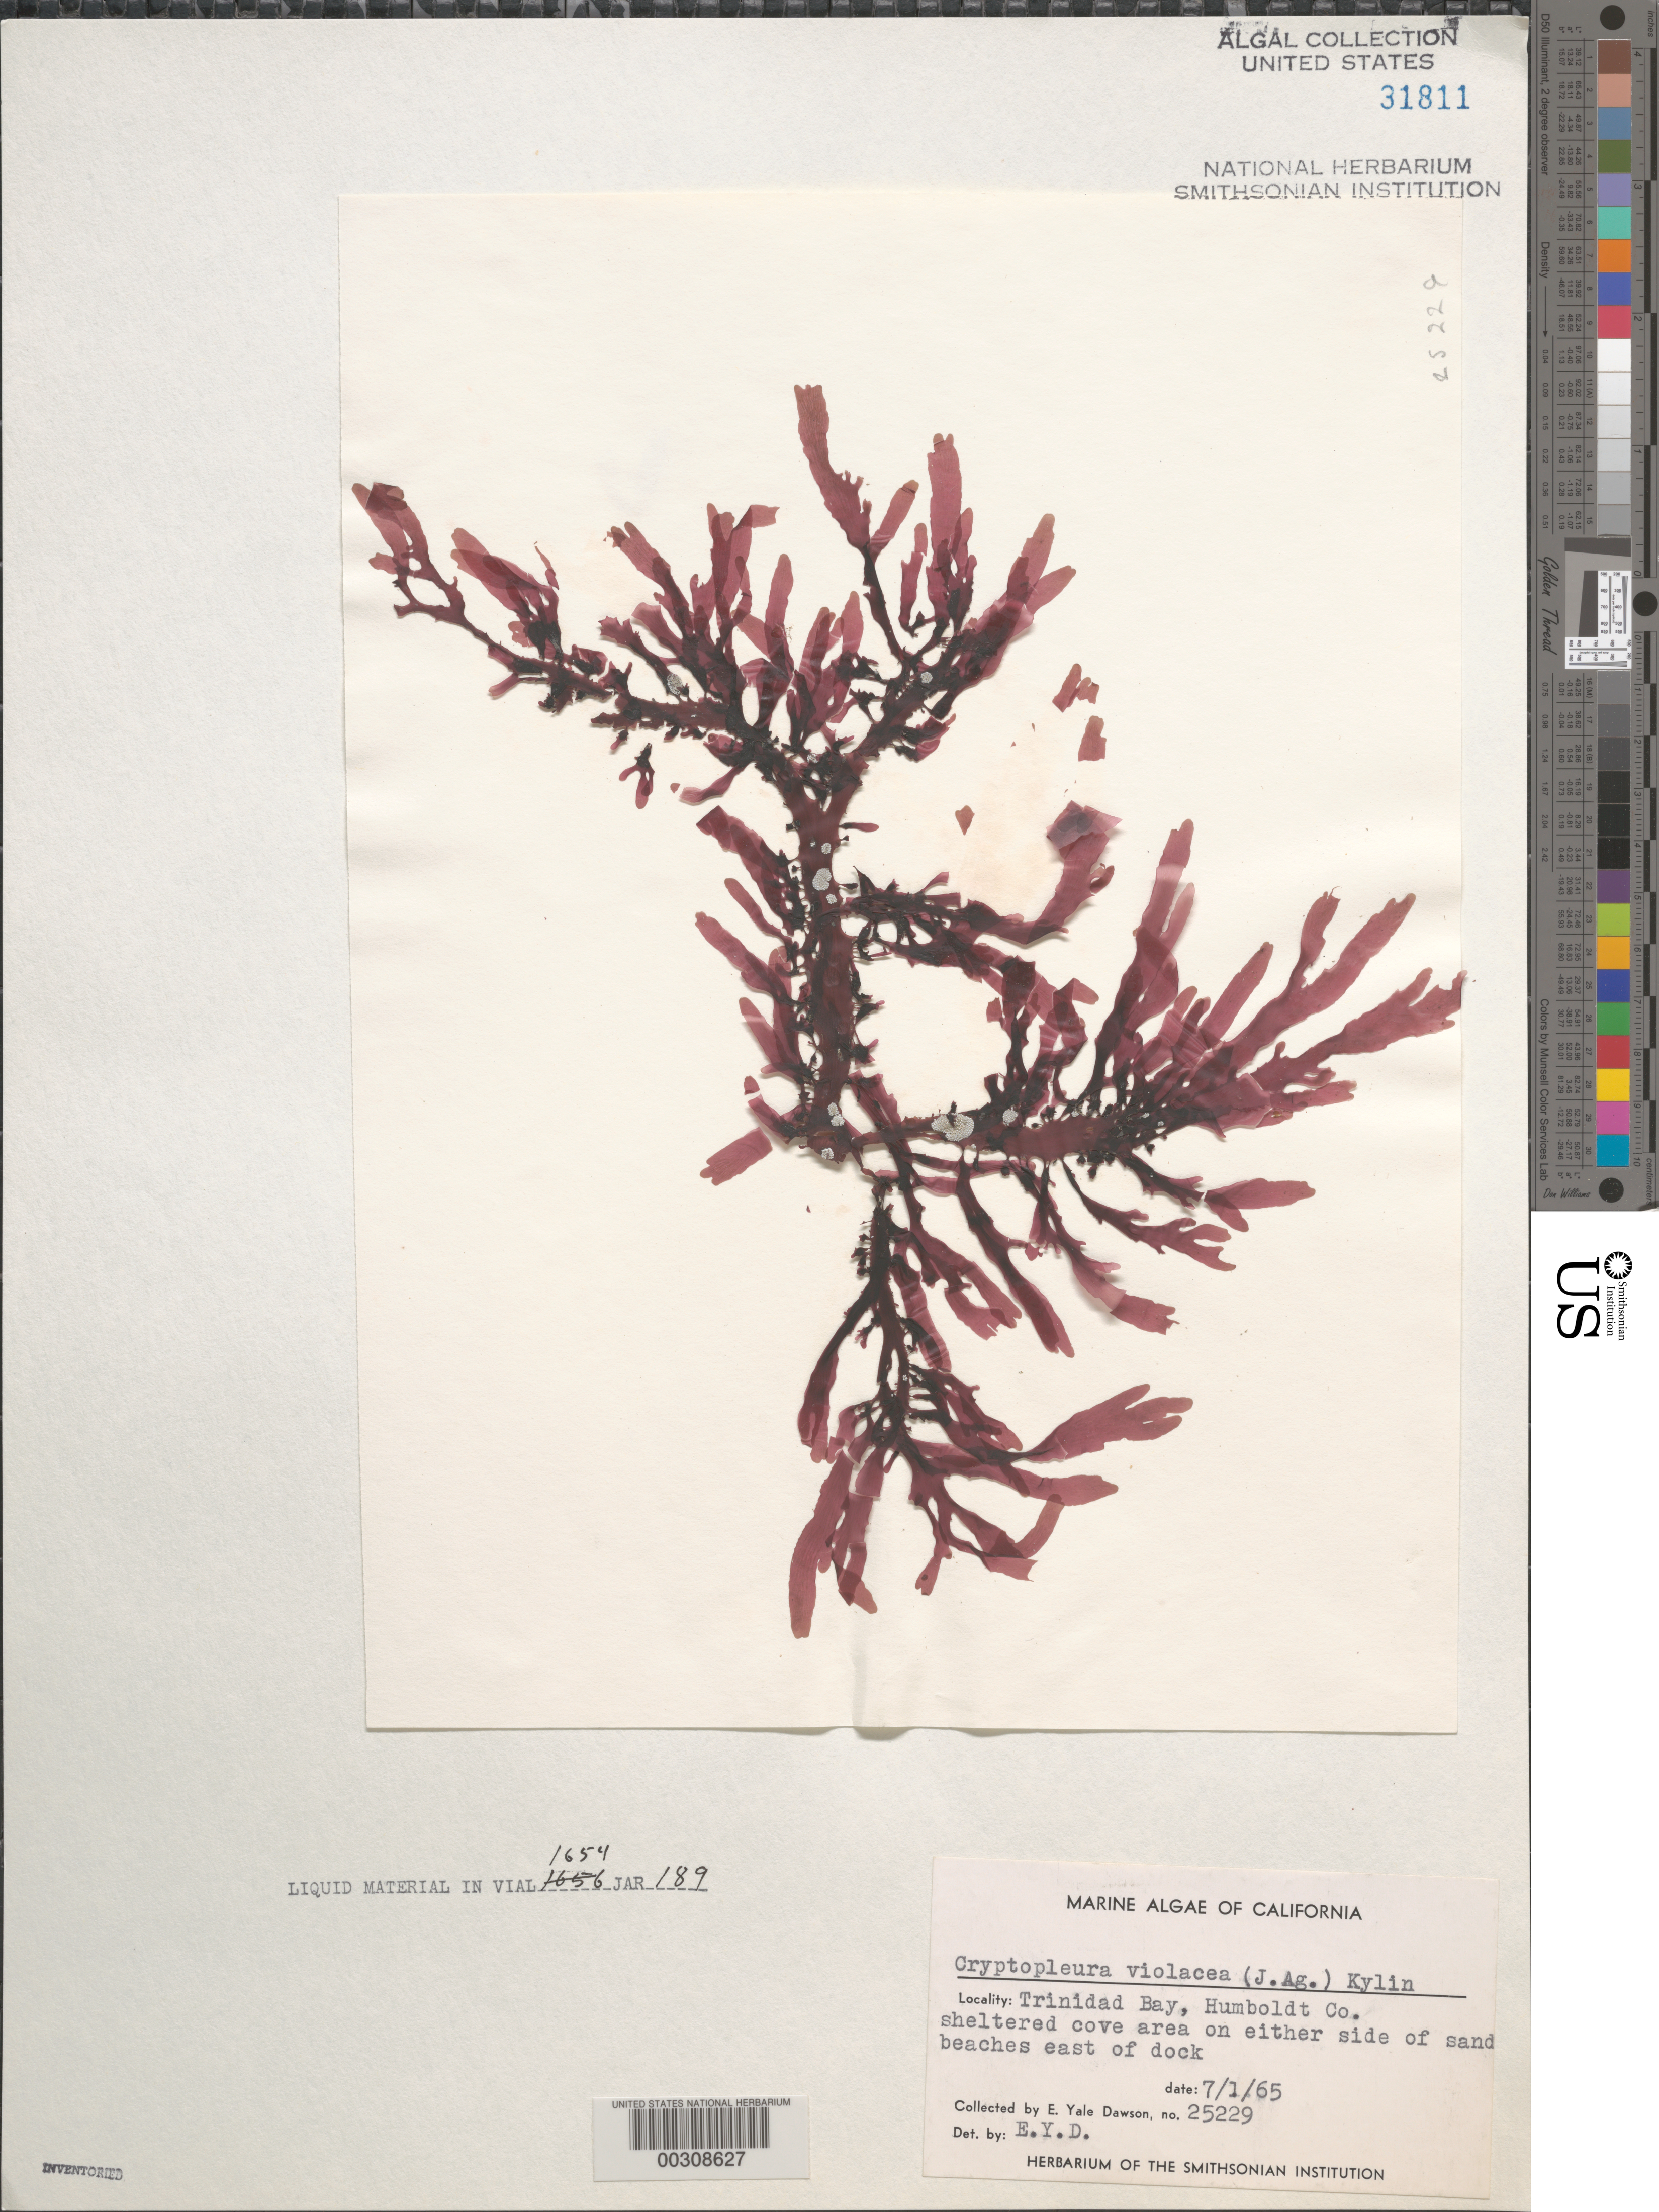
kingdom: Plantae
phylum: Rhodophyta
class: Florideophyceae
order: Ceramiales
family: Delesseriaceae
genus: Cryptopleura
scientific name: Cryptopleura violacea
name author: (J. Ag.) Kylin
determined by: Dawson, E. Y.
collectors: E. Y. Dawson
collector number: EYD 25229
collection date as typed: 01 Jul 1965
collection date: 1965-07-01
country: United States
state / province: California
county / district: Humboldt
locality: Trinidad Bay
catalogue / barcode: US 31811